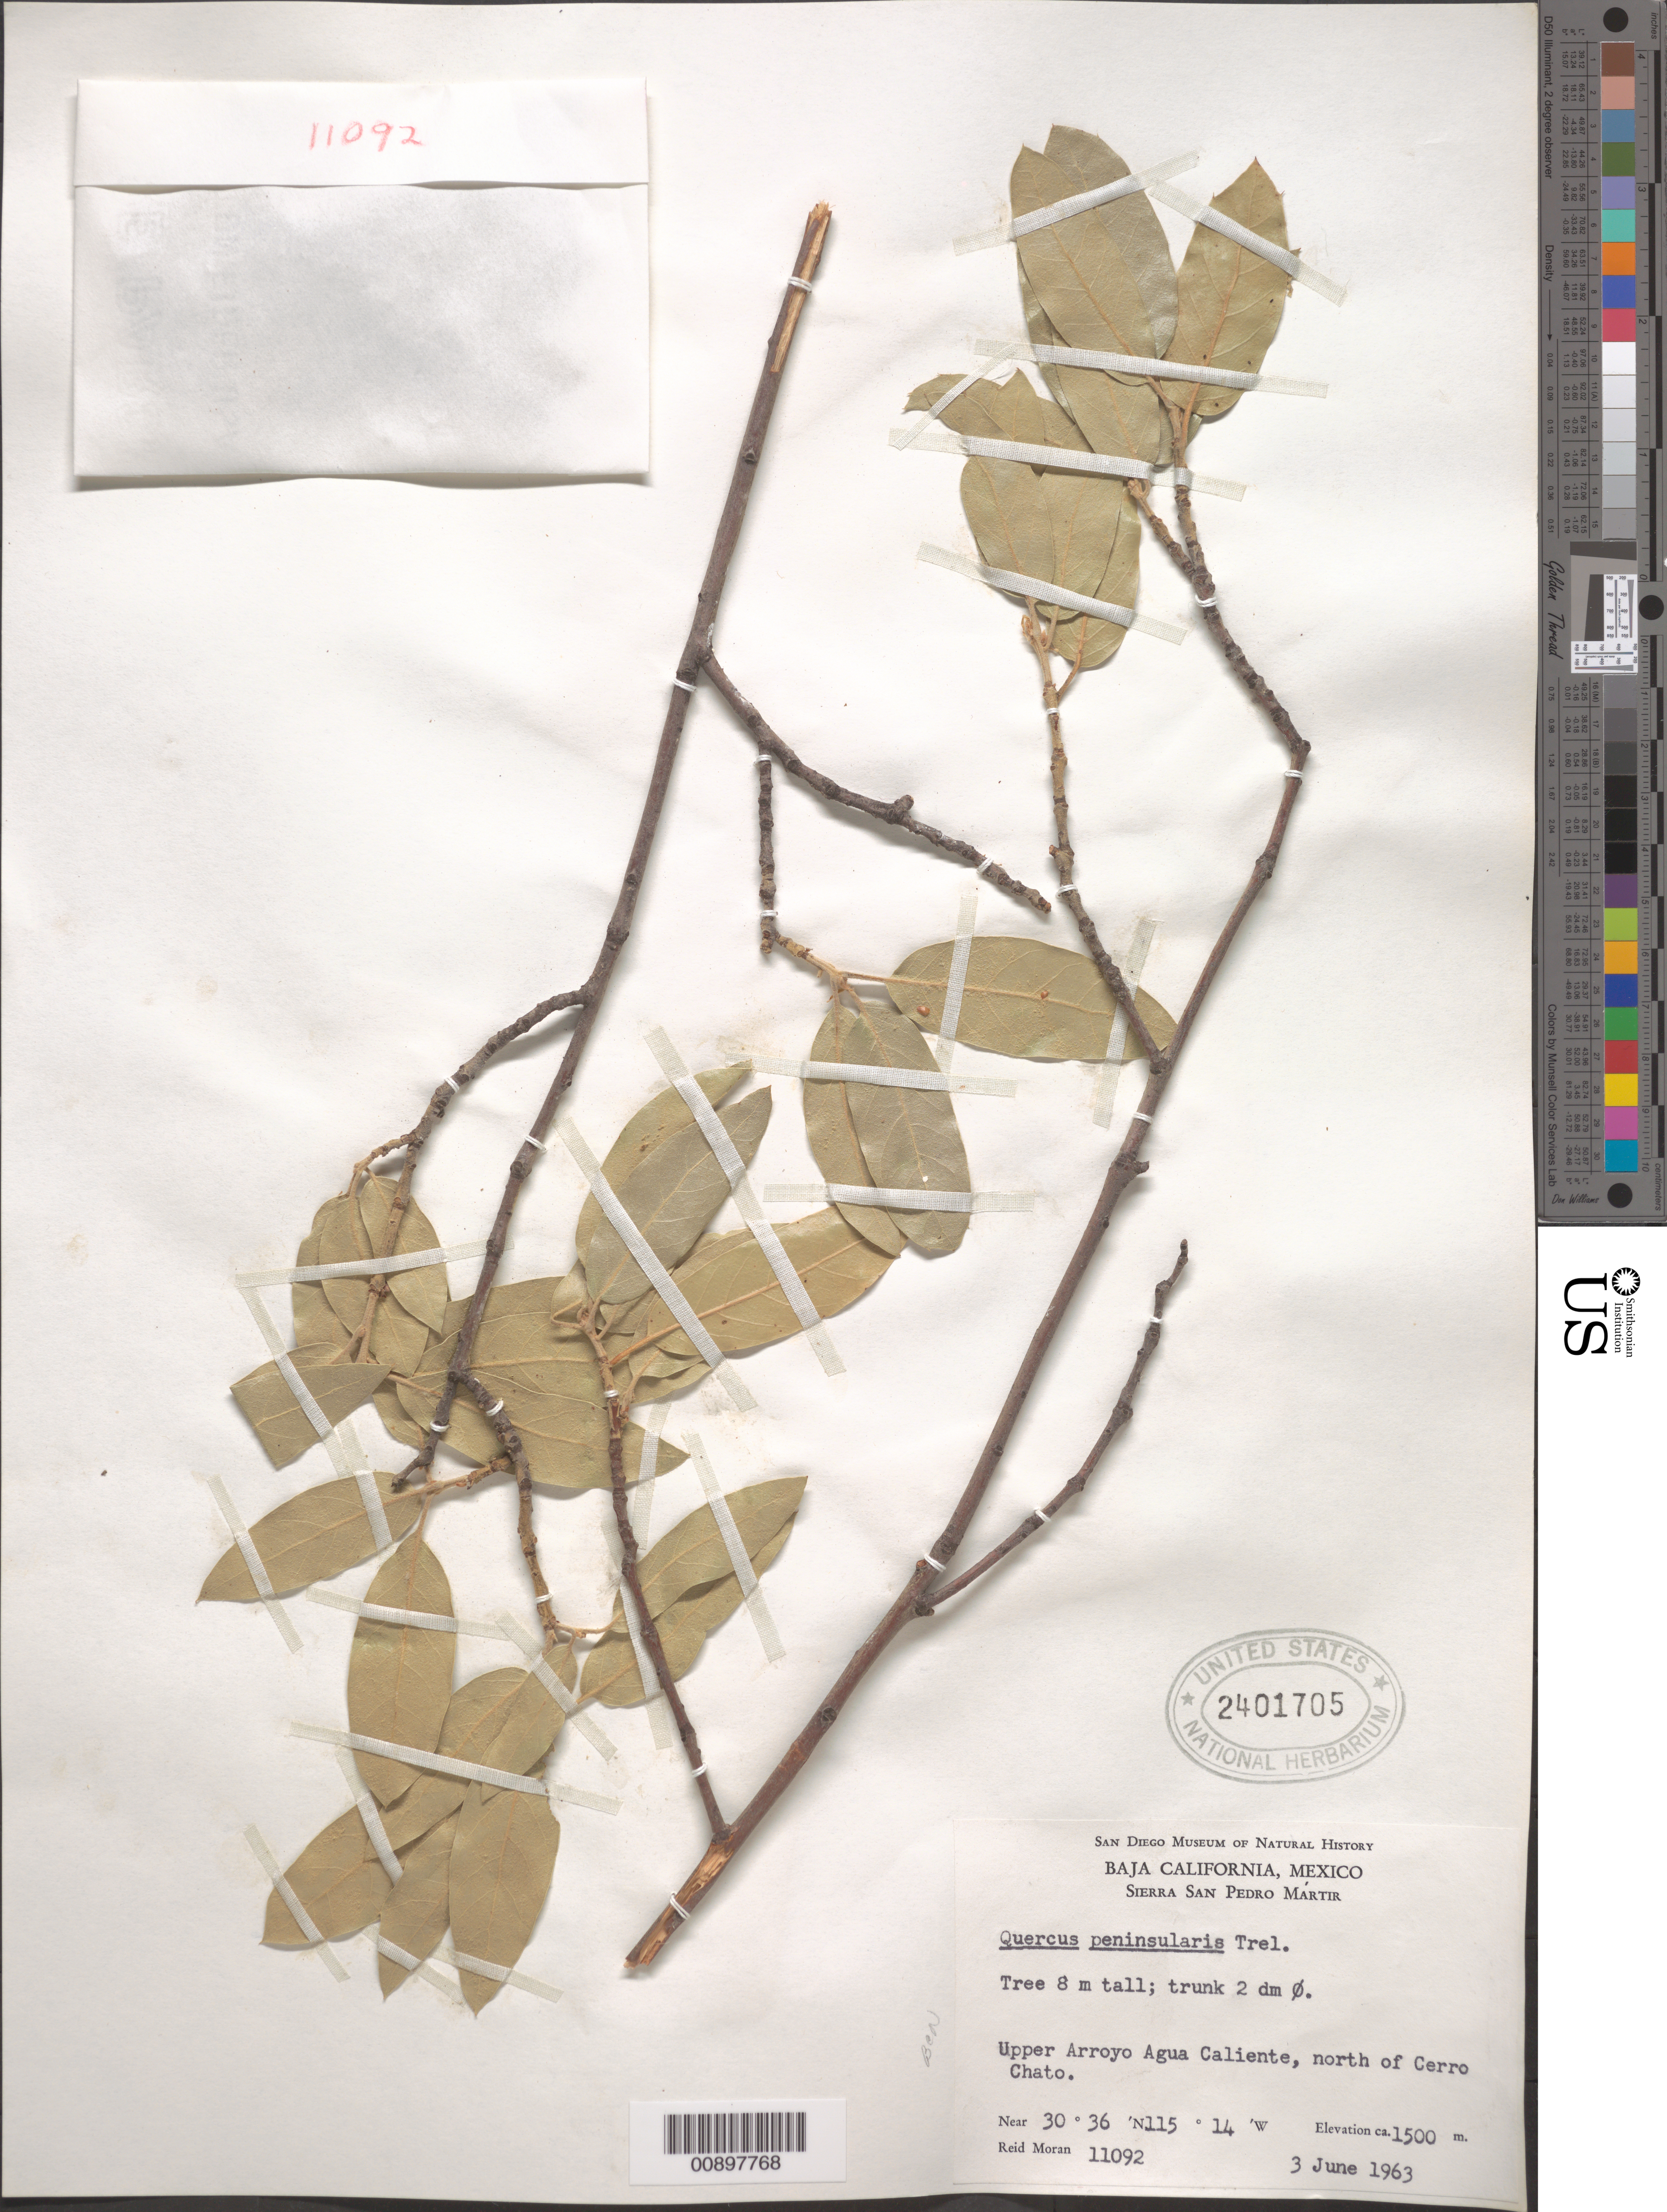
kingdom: Plantae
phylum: Tracheophyta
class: Magnoliopsida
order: Fagales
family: Fagaceae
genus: Quercus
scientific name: Quercus peninsularis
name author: Trel.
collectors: R. V. Moran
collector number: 11092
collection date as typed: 03 Jun 1963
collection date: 1963-06-03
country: Mexico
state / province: Baja California Norte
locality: Upper Arroyo Agua Caliente, north of Cerro Chato. Baja California. Sierra San Pedro Mártir.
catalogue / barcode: US 2401705